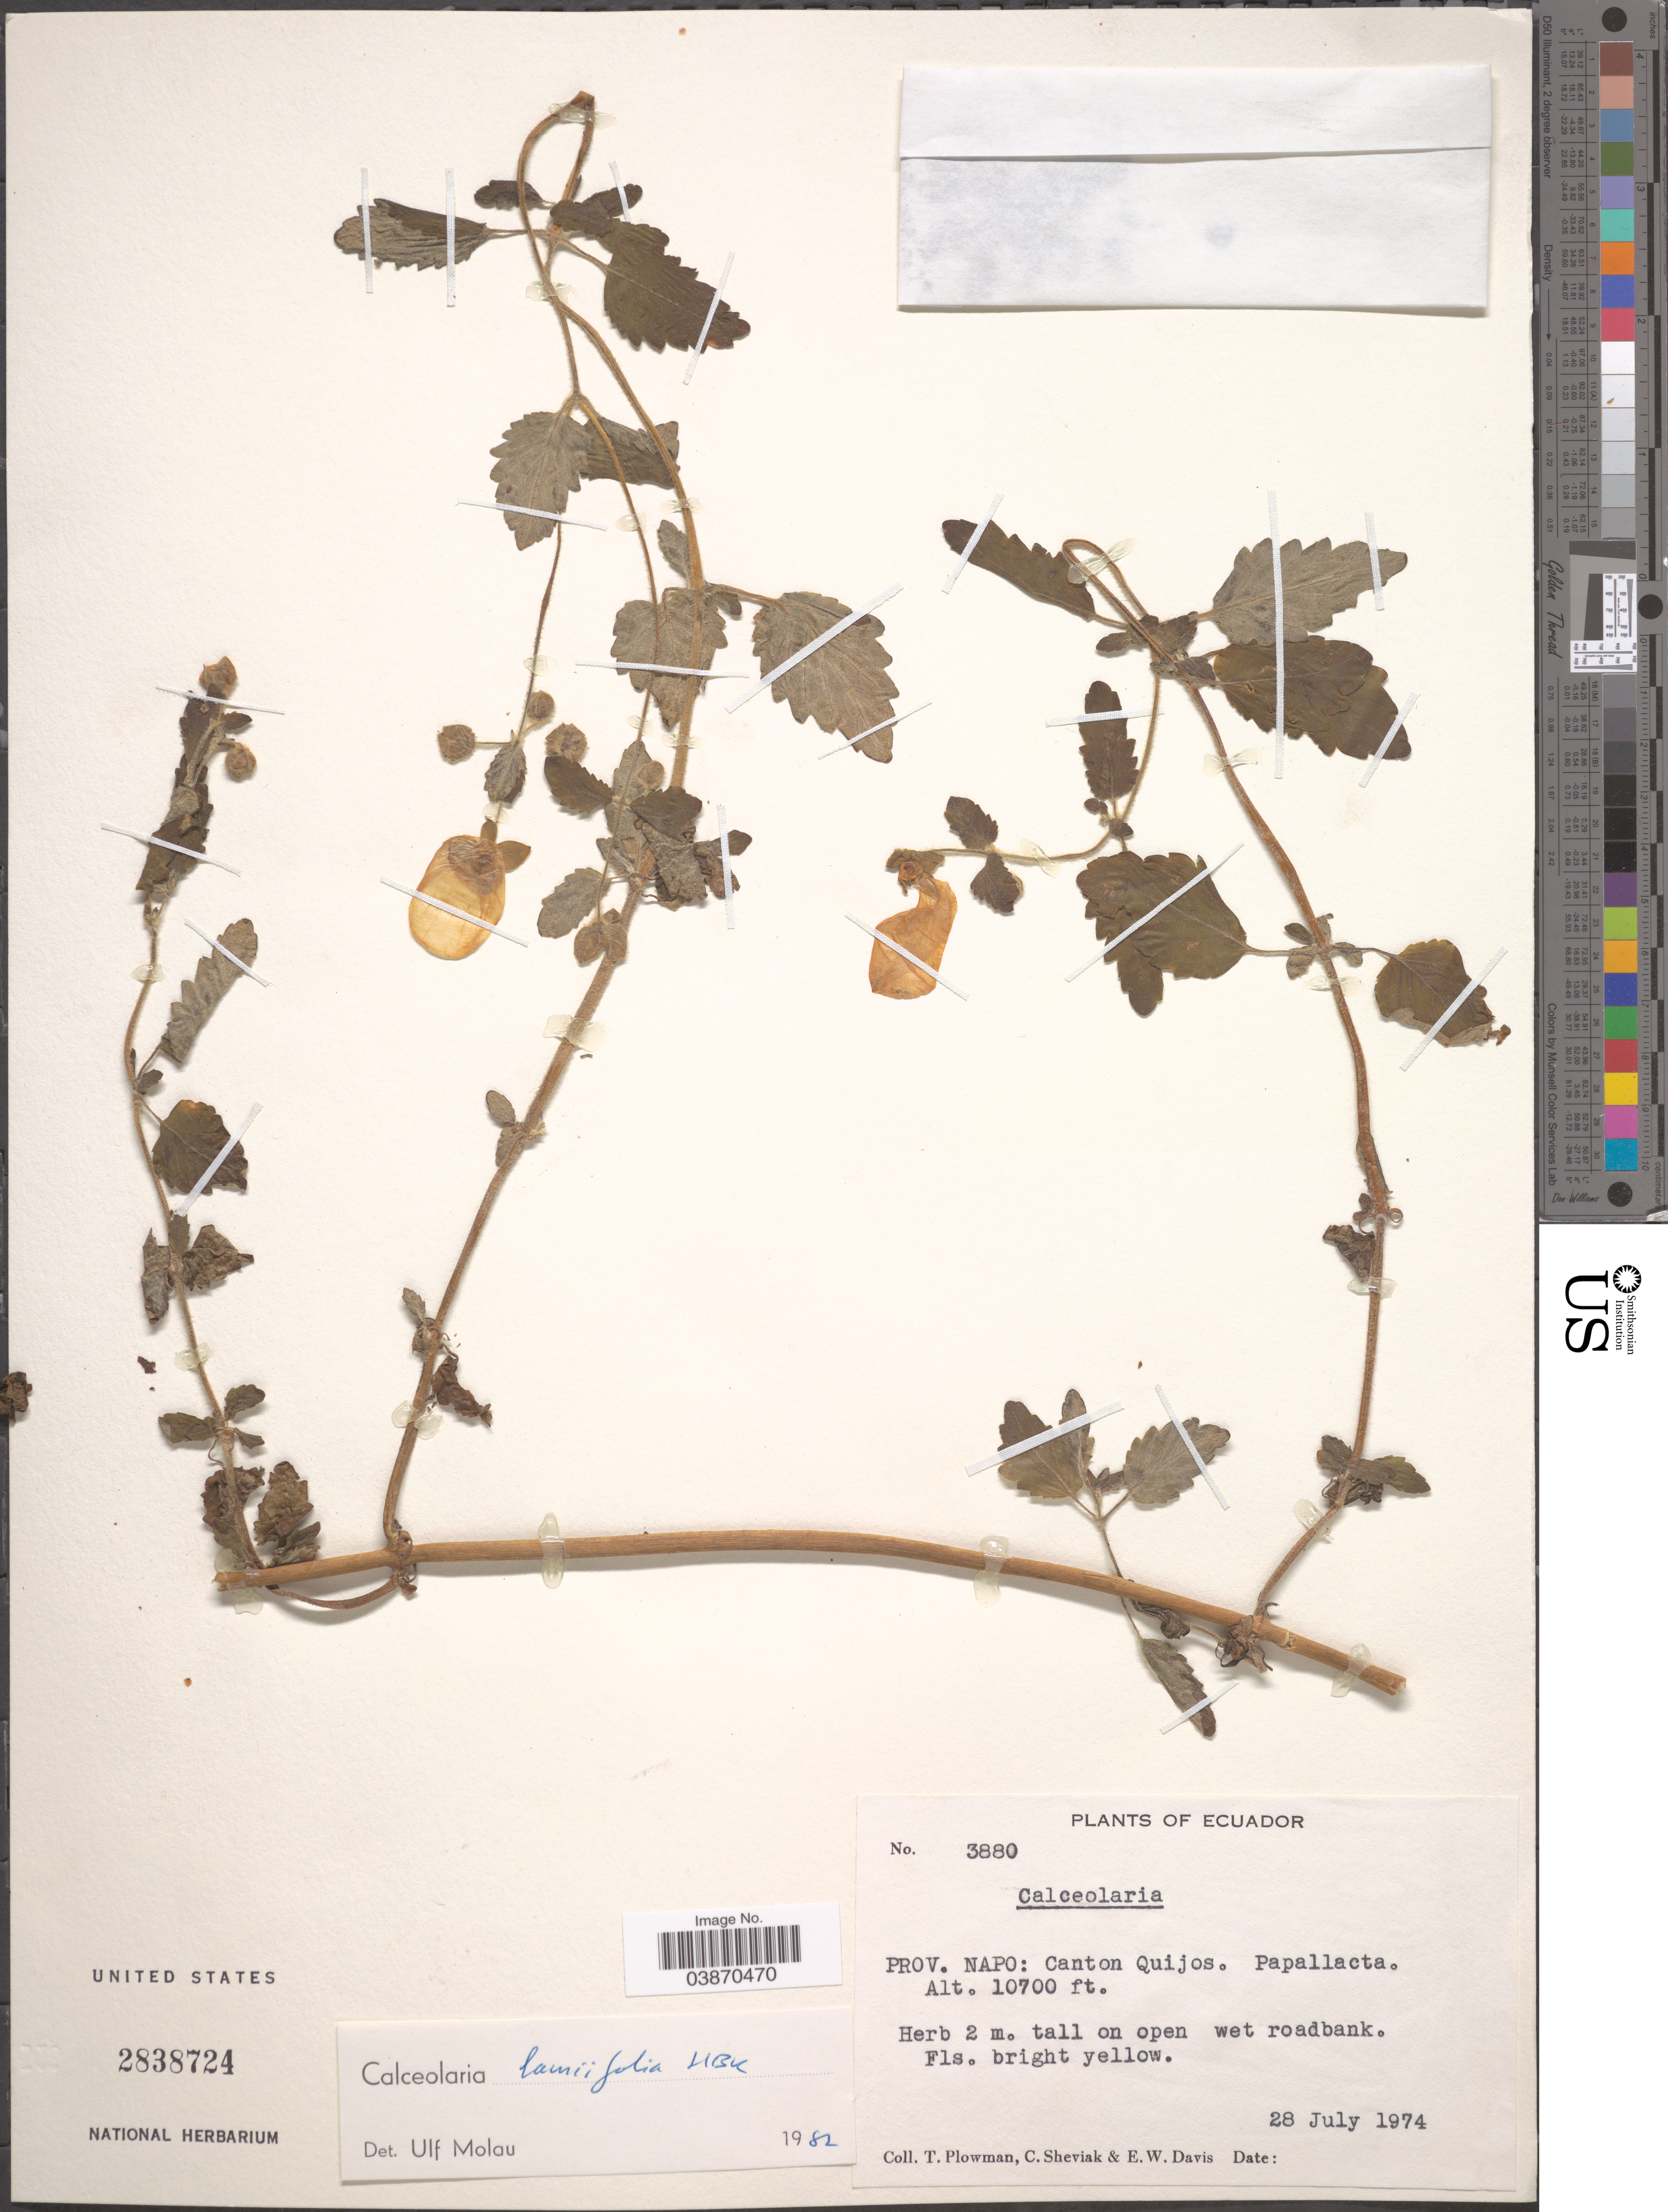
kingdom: Plantae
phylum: Tracheophyta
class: Magnoliopsida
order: Lamiales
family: Calceolariaceae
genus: Calceolaria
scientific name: Calceolaria lamiifolia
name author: Kunth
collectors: T. Plowman, C. J. Sheviak & E. W. Davis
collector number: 3880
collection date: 1974-07-28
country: Ecuador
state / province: Napo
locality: Canton Quijos. Papallacta.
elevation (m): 3261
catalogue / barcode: US 2838724